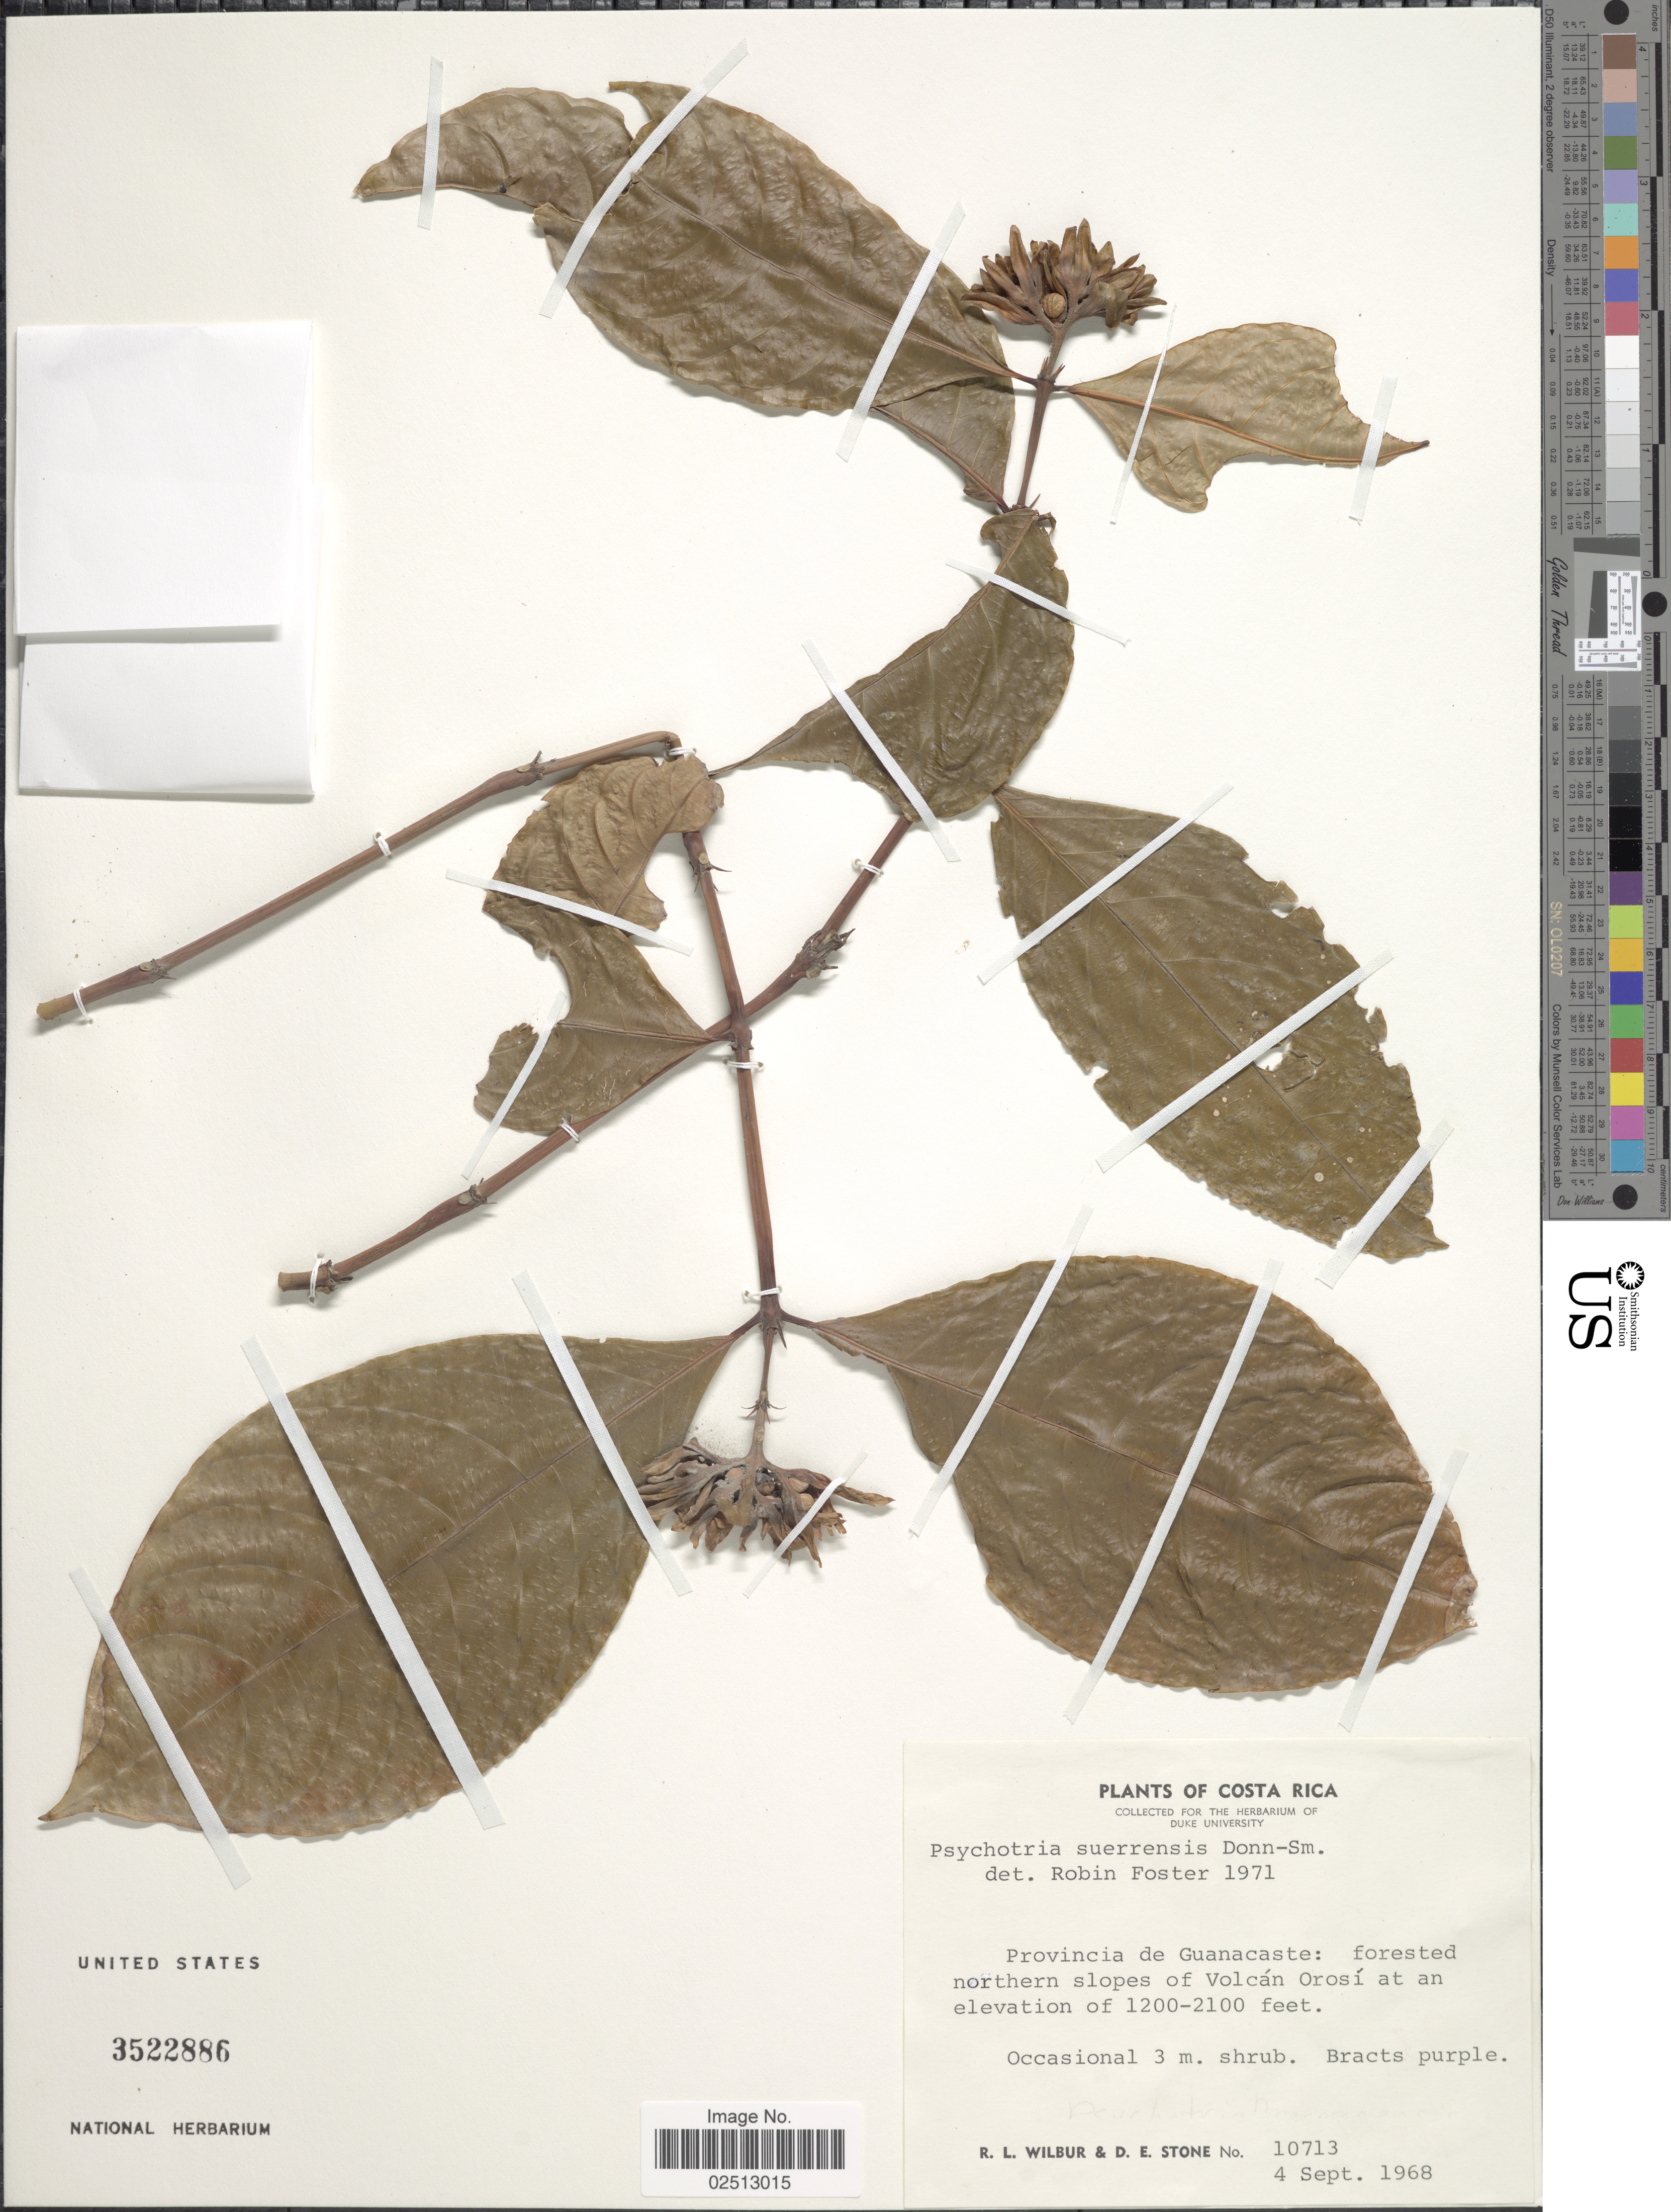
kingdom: Plantae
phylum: Tracheophyta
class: Magnoliopsida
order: Gentianales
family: Rubiaceae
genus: Psychotria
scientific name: Psychotria suerrensis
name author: Donn. Sm.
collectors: R. L. Wilbur & D. E. Stone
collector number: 10713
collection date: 1968-09-04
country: Costa Rica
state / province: Guanacaste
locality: Provincia de Guanacaste: forested northed slopes of Volcan Orosi.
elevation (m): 366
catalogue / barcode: US 3522886